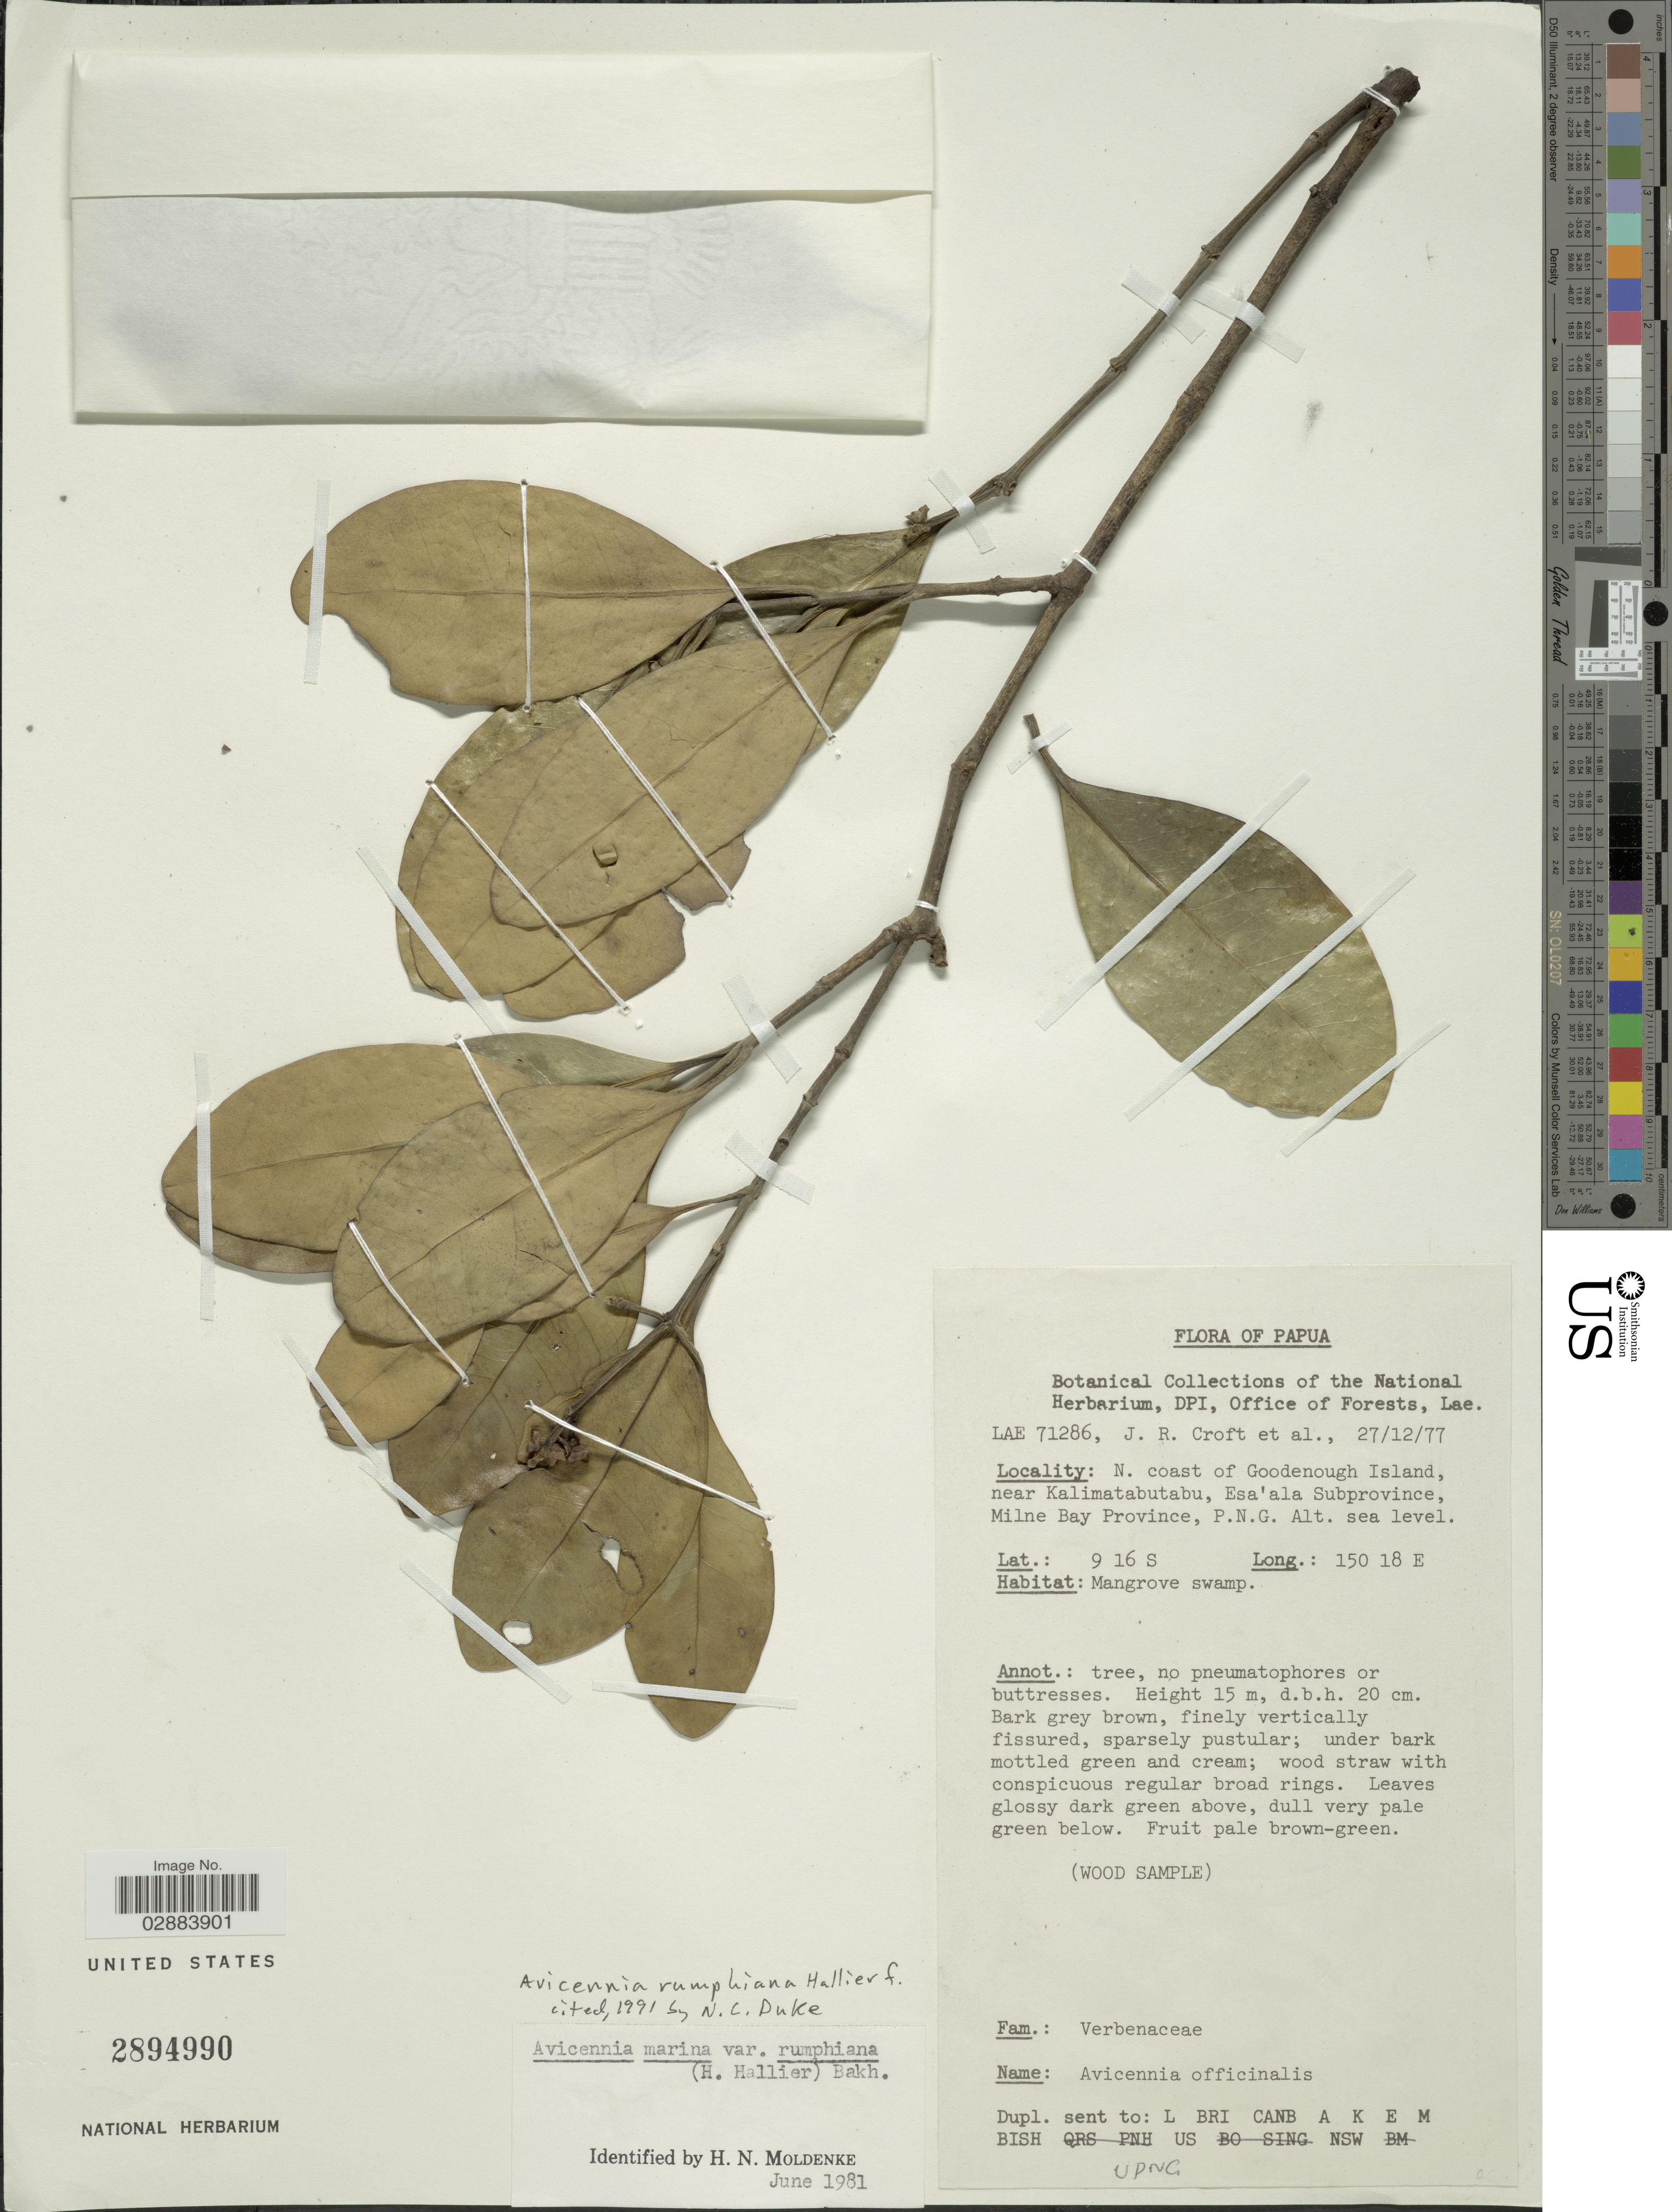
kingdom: Plantae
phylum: Tracheophyta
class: Magnoliopsida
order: Lamiales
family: Acanthaceae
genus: Avicennia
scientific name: Avicennia marina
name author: (Forssk.) Vierh.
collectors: J. R. Croft & et al.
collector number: LAE 71286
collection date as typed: Transcribed d/m/y: 27/12/77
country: Papua New Guinea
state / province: Milne Bay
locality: Papua. N. coast of Goodenough Island, near Kalimatabutabu, Esa'ala Subprovince, P.N.G.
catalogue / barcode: US 2894990